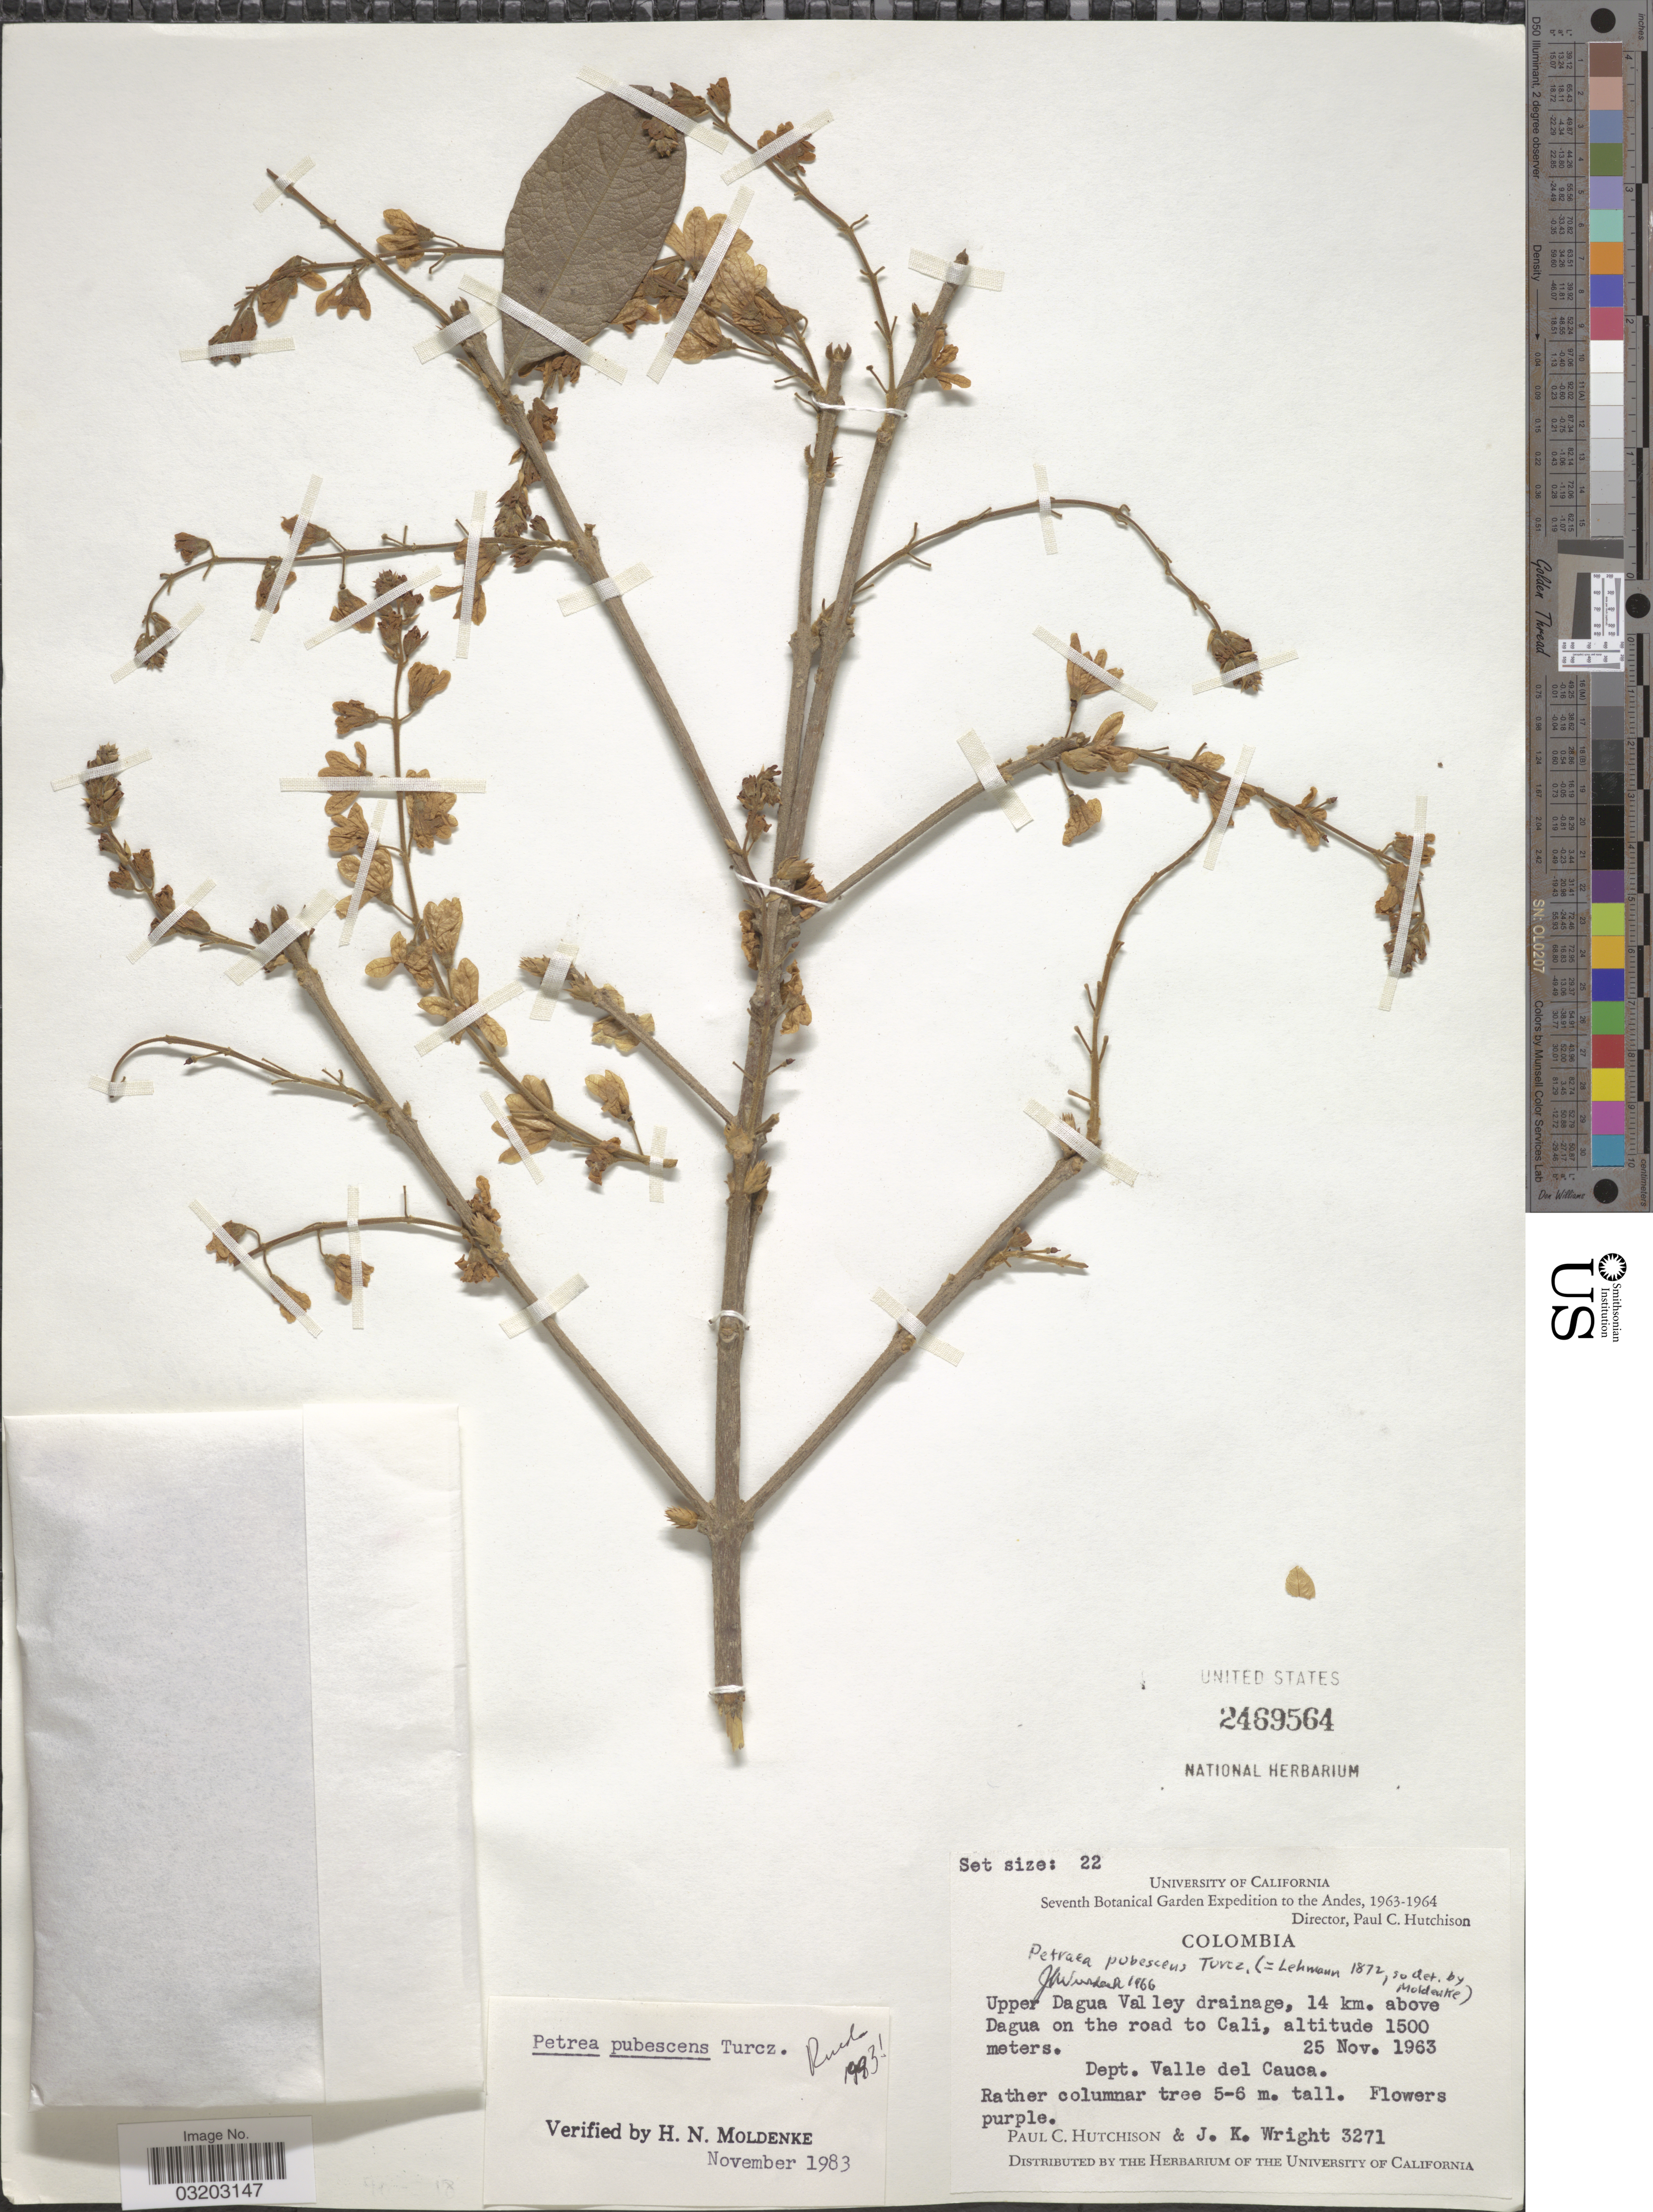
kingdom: Plantae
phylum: Tracheophyta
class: Magnoliopsida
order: Lamiales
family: Verbenaceae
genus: Petrea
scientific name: Petrea pubescens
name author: Turcz.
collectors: P. C. Hutchison & J. K. Wright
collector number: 3271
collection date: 1963-11-25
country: Colombia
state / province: Valle del Cauca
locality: Andes. Upper Dagua Valley drainage, 14 km. above Dagua on the road to Cali. Dept. Valle del Cauca.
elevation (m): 1500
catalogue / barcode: US 2469564